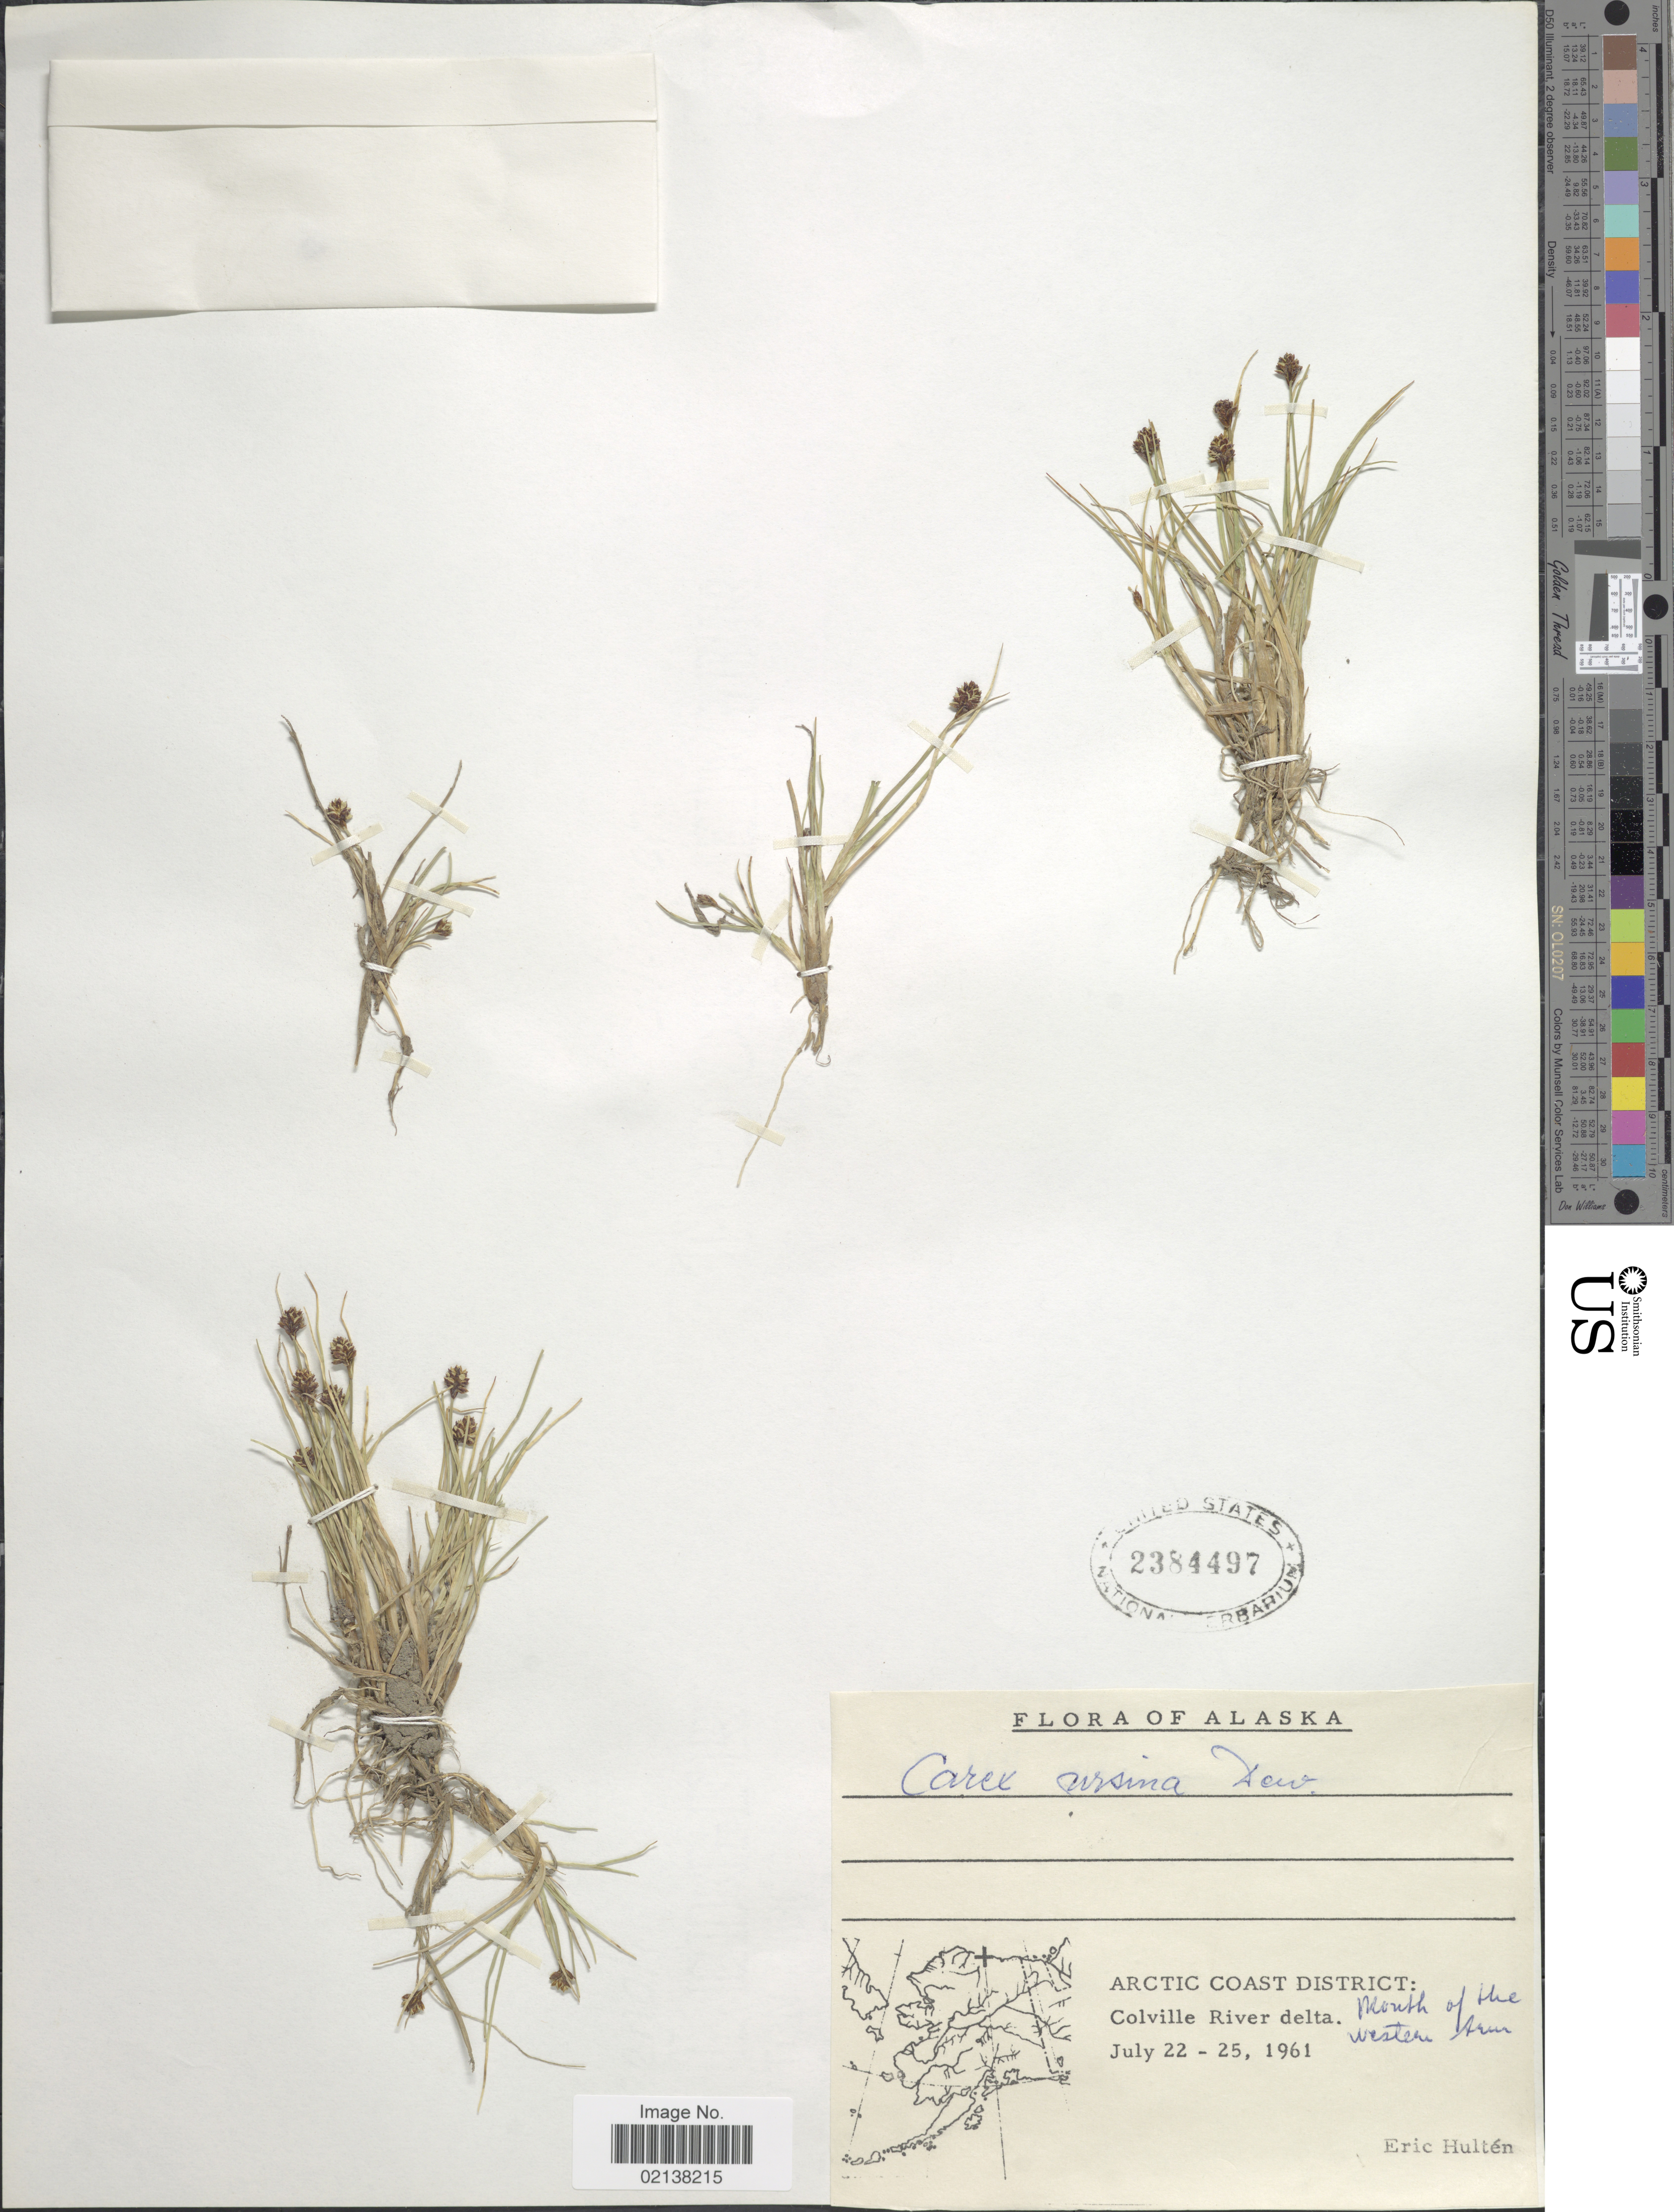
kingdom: Plantae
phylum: Tracheophyta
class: Liliopsida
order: Poales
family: Cyperaceae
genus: Carex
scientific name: Carex ursina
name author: Dewey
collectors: E. G. Hultén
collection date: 1961-07-22/1961-07-25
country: United States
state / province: Alaska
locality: Arctic Coast District: Colville River delta. Mouth of the Western Arm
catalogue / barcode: US 2384497